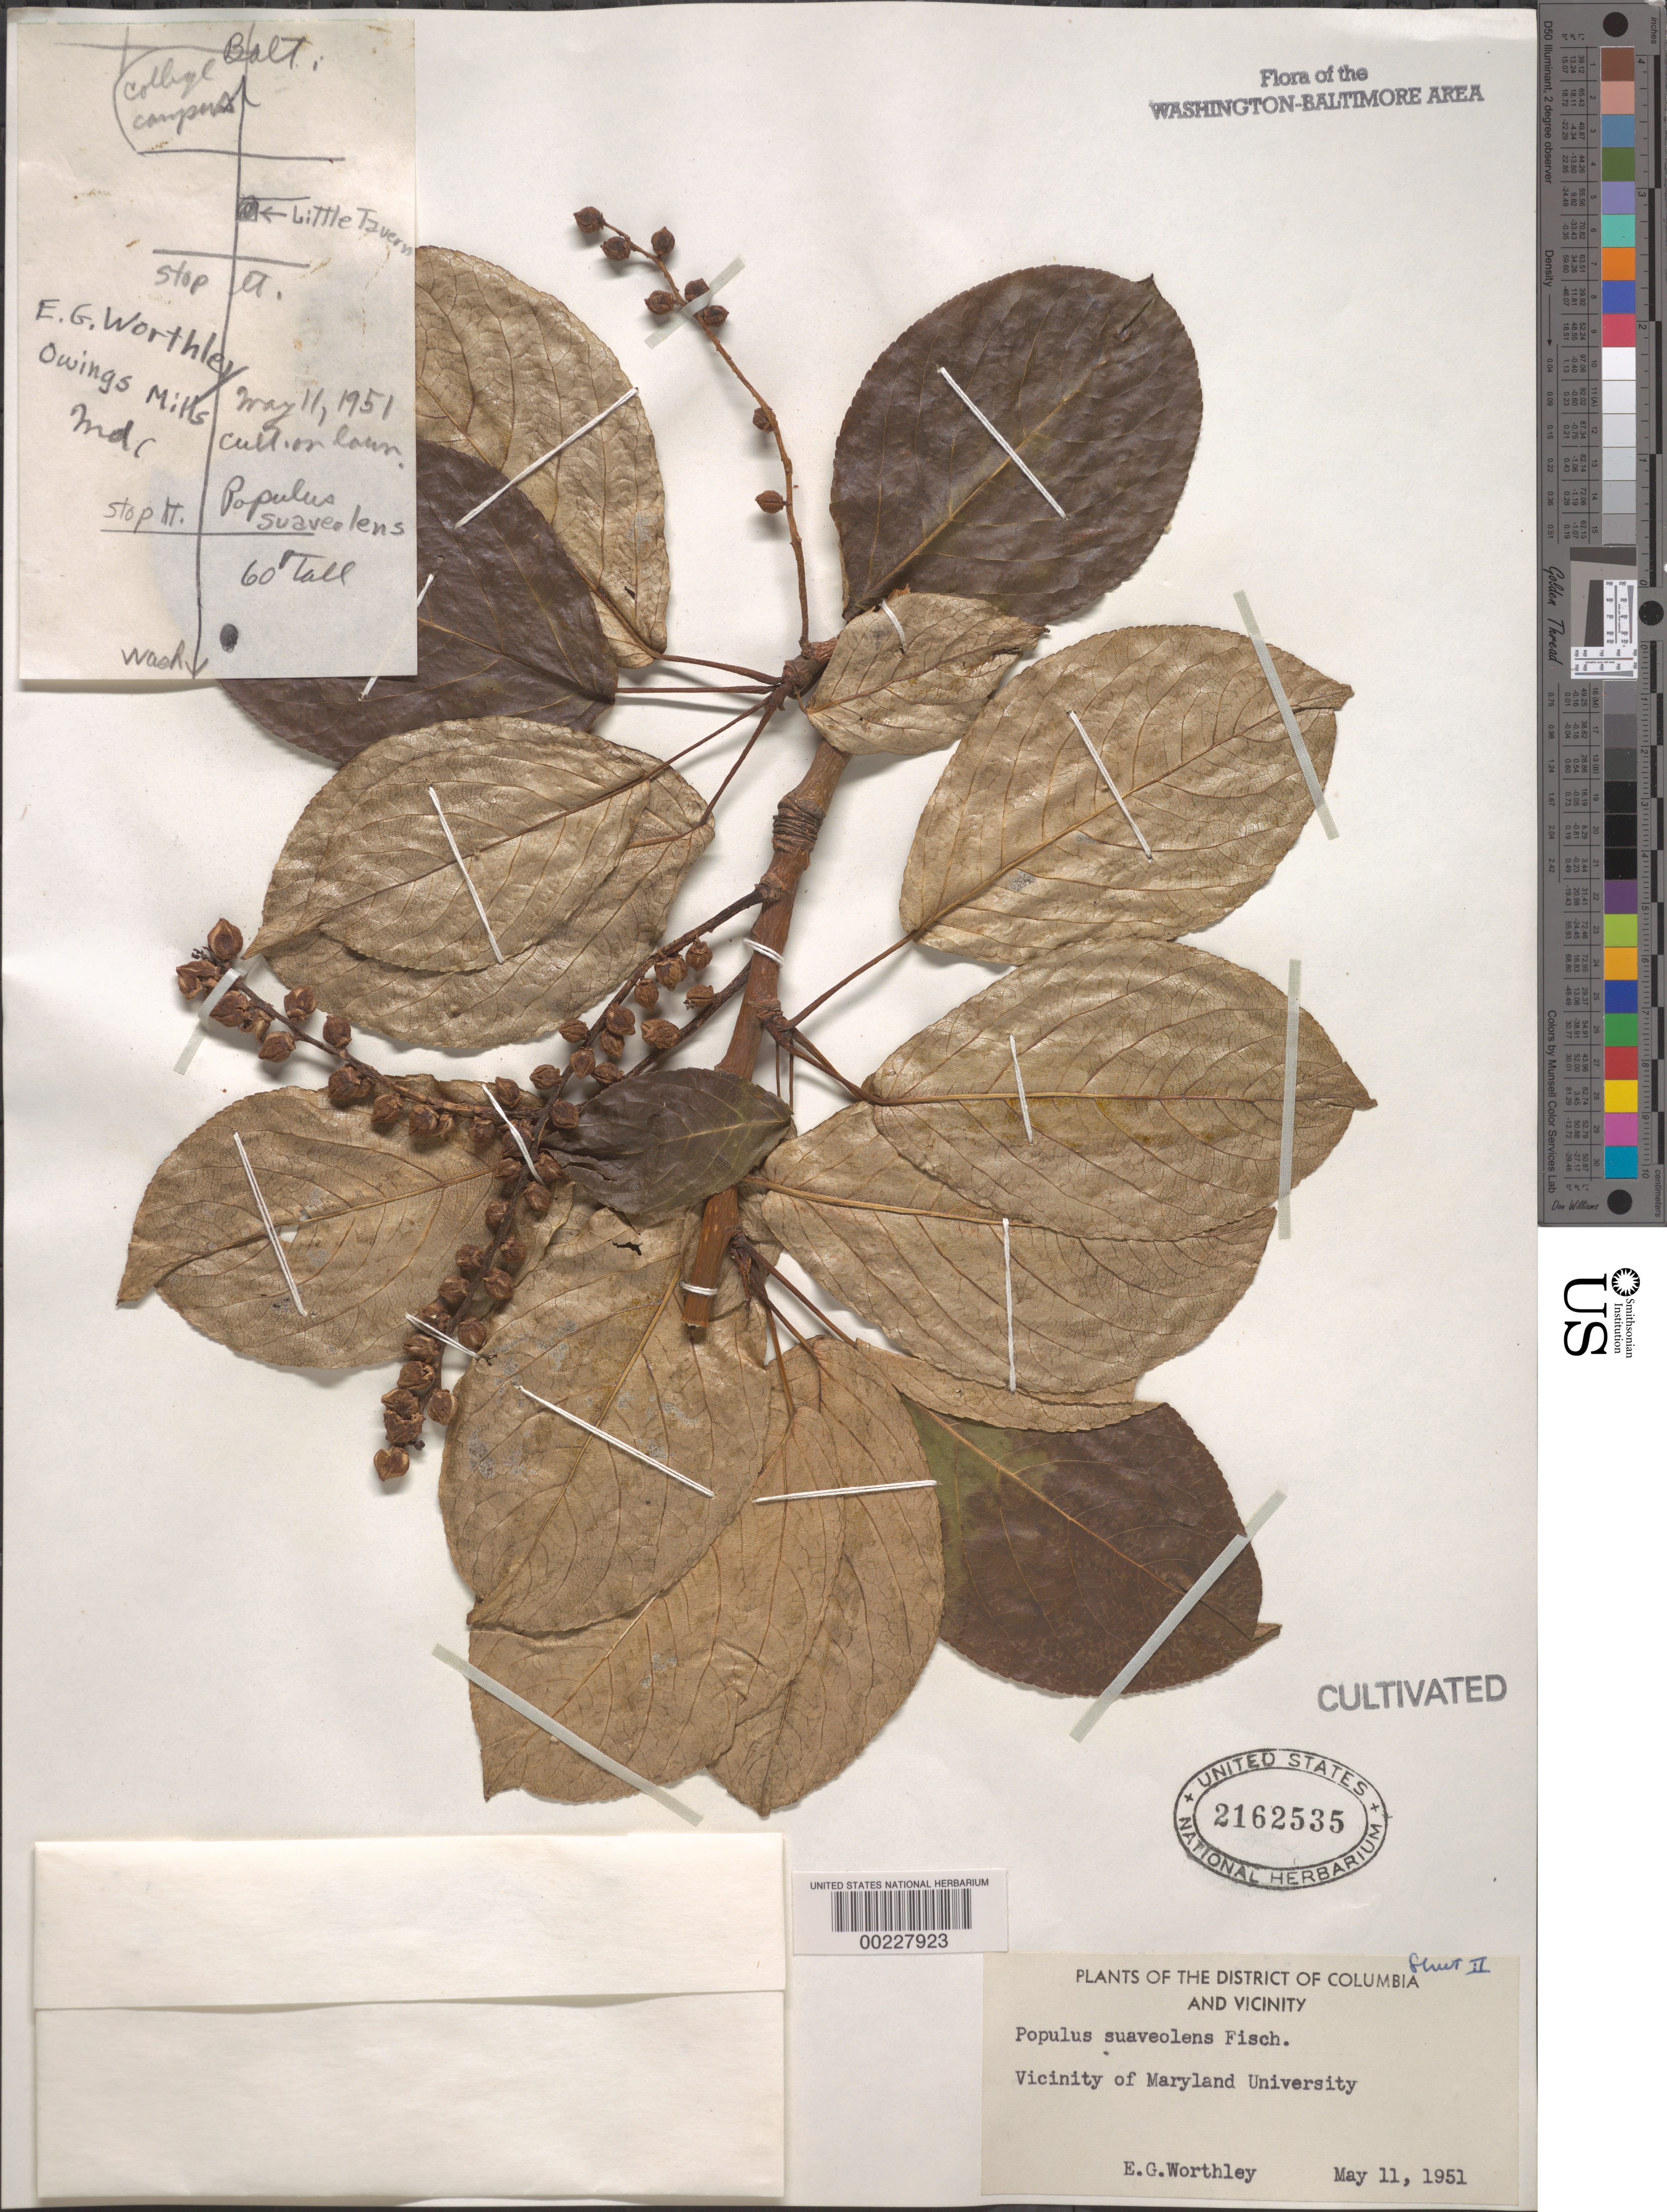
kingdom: Plantae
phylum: Tracheophyta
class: Magnoliopsida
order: Malpighiales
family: Salicaceae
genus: Populus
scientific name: Populus suaveolens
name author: Fisch.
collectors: E. Worthley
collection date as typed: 11 May 1951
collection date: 1951-05-11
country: United States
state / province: Maryland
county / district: Prince George's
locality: Vicinity of University of Maryland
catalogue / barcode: US 2162535